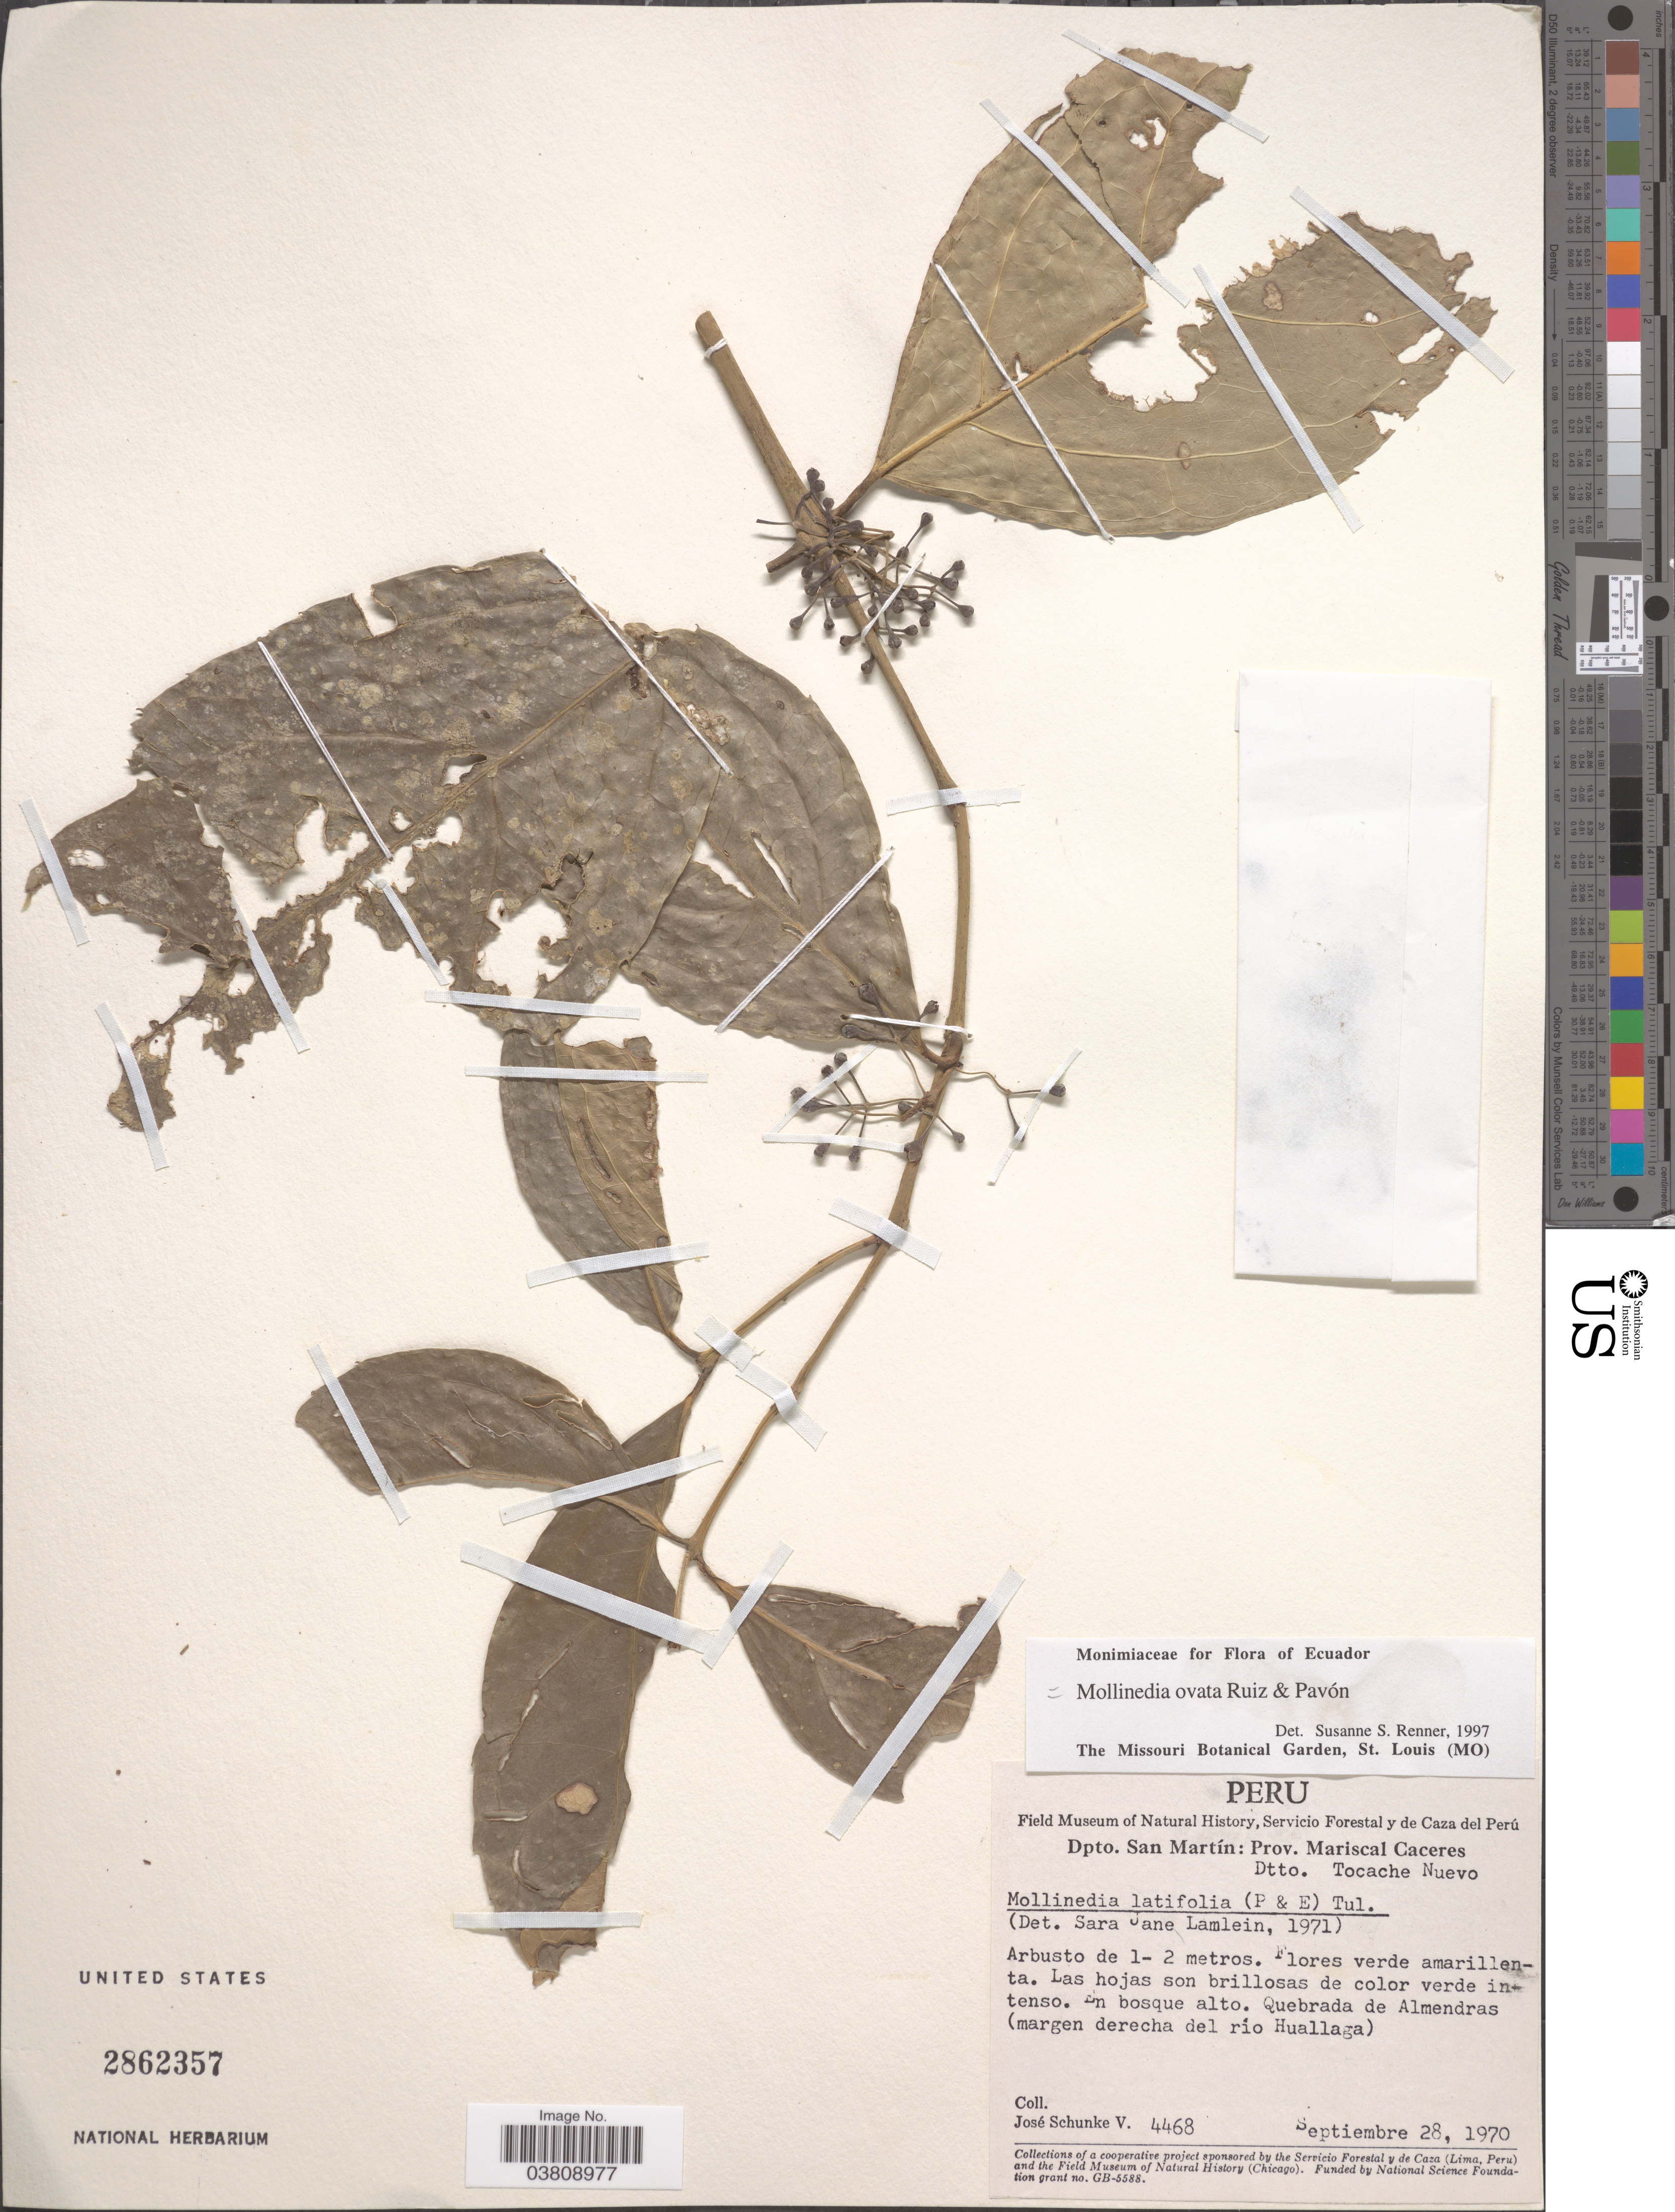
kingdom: Plantae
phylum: Tracheophyta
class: Magnoliopsida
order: Laurales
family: Monimiaceae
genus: Mollinedia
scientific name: Mollinedia ovata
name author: Ruiz & Pav.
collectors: J. Schunke Vigo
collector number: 4468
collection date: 1970-09-28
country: Peru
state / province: San Martín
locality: Dpto. San Martín: Prov. Mariscal Caceres. Dtto: Tocache Nuevo. Quebrada de Almendras (margen derecha del río Huallaga).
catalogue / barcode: US 2862357